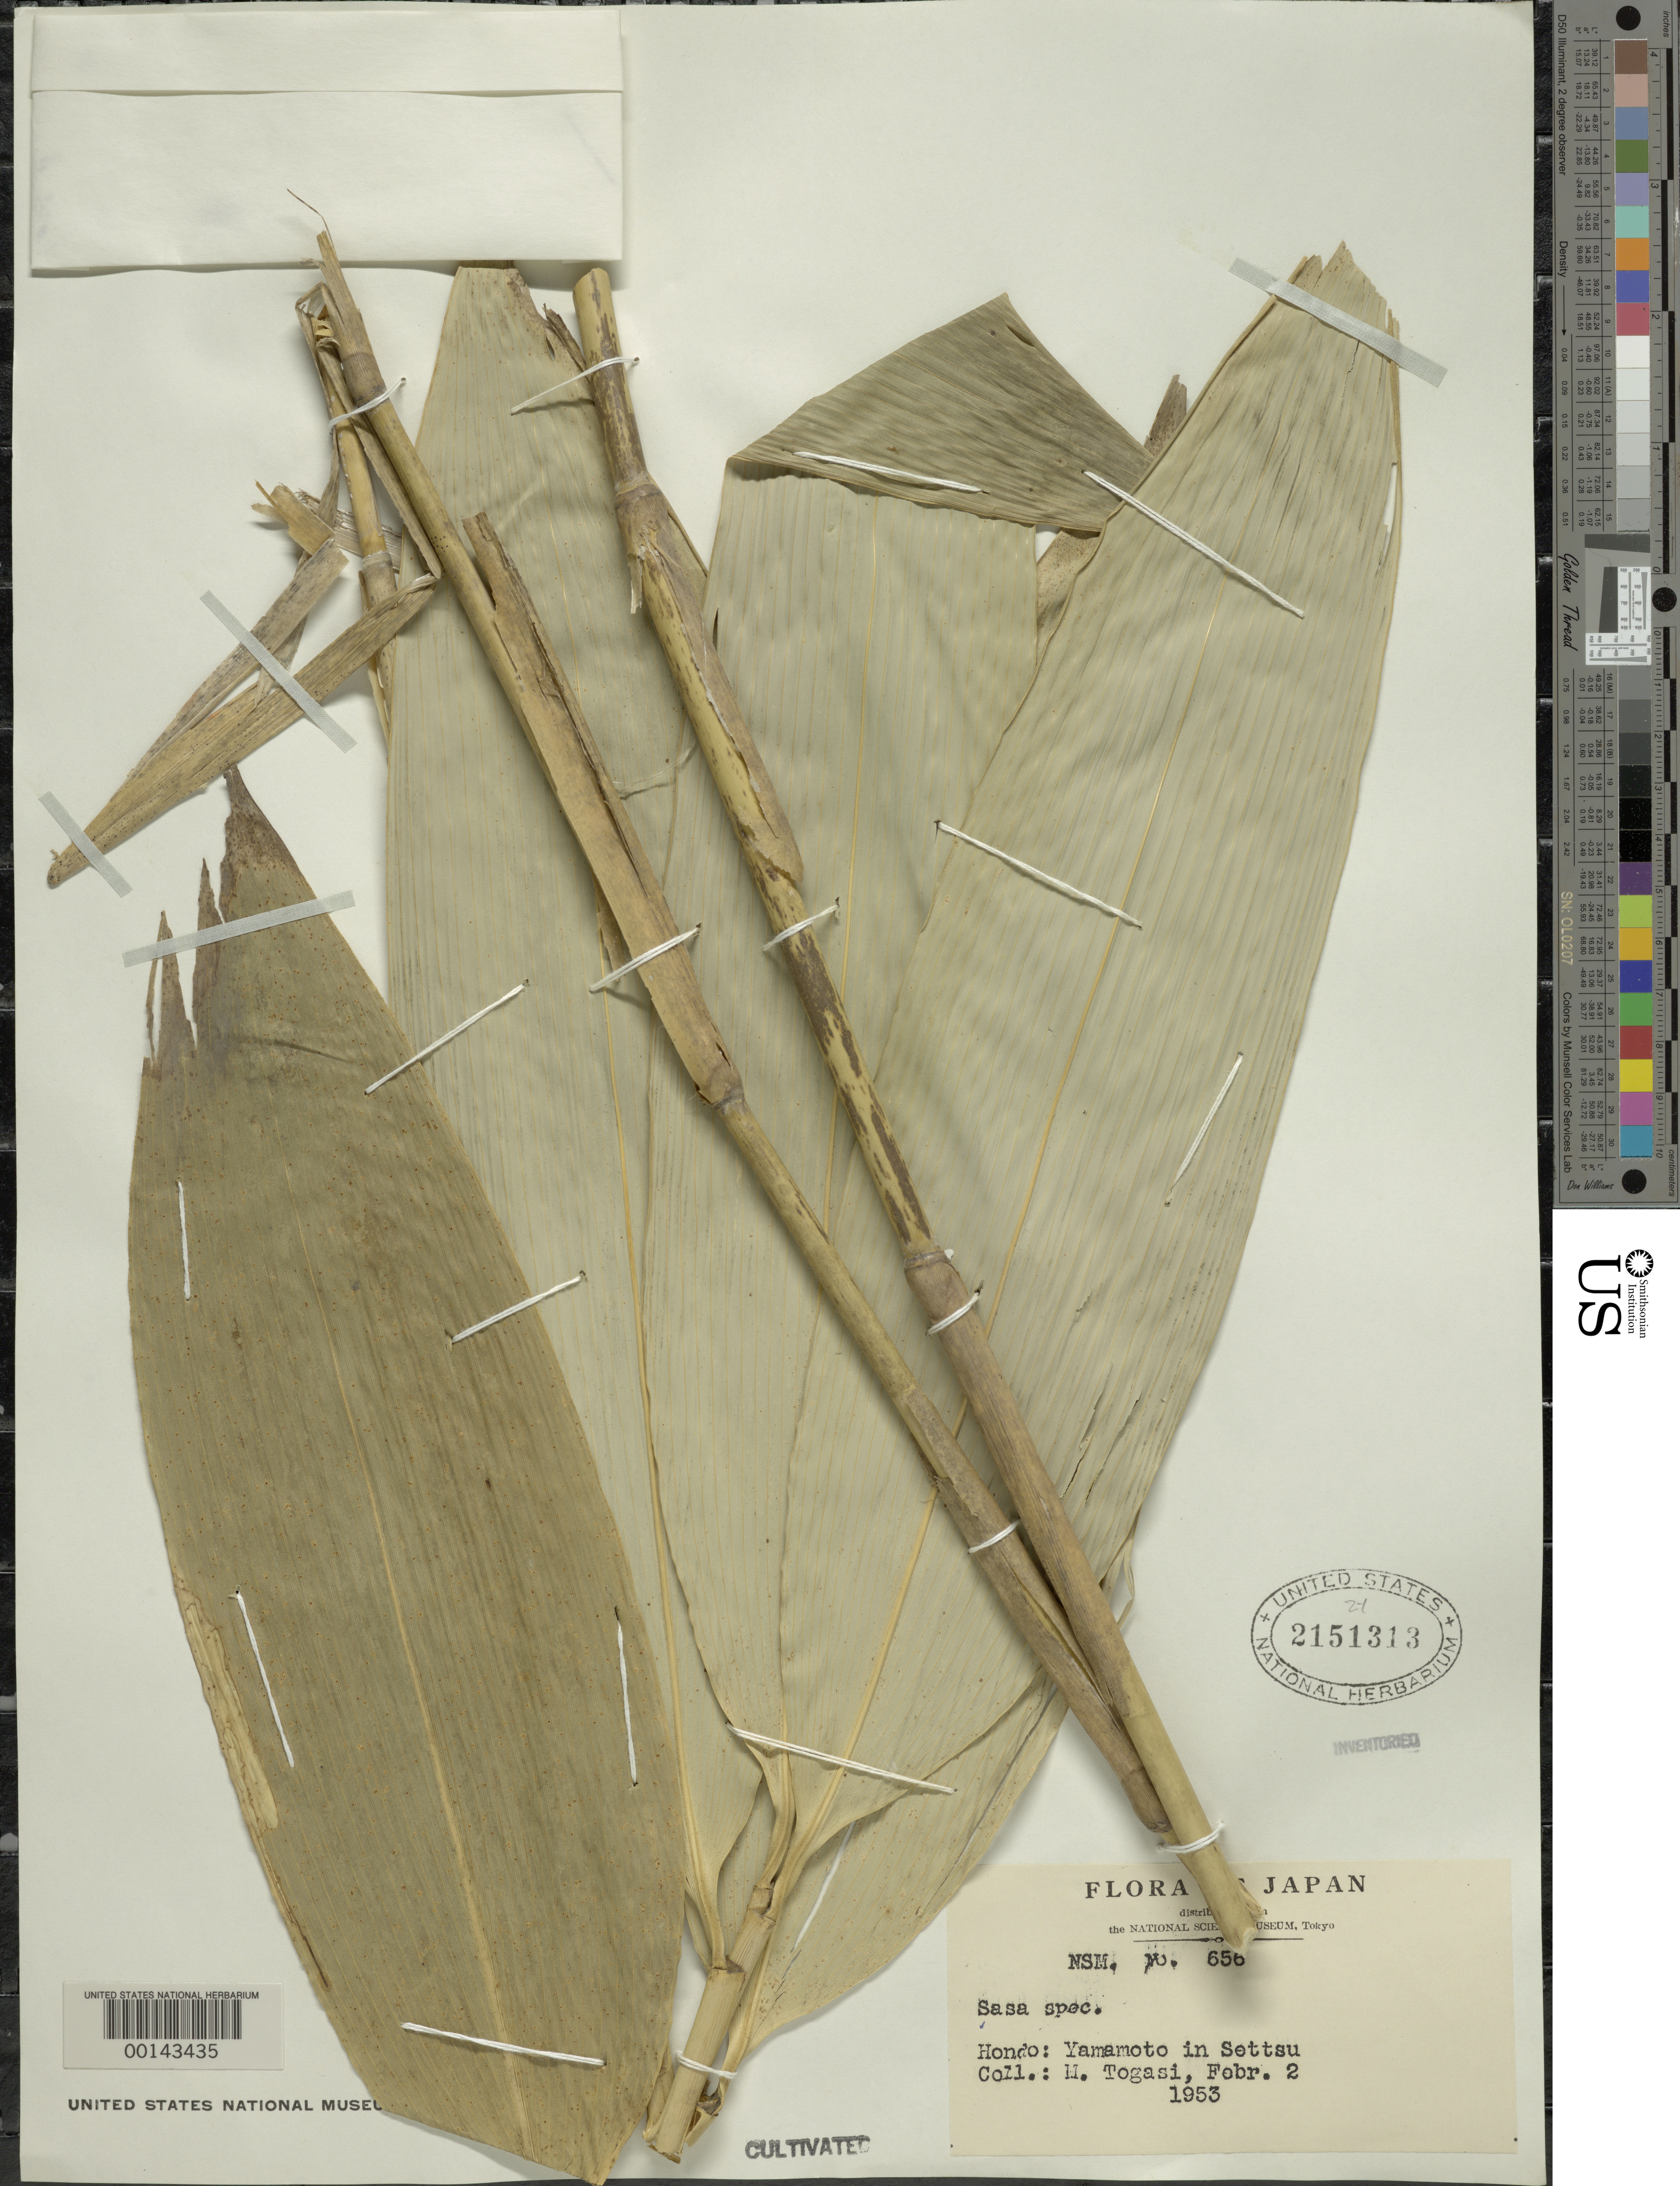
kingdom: Plantae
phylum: Tracheophyta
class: Liliopsida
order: Poales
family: Poaceae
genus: Sasa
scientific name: Sasa palmata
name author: (hort. ex Burb.) E.G. Camus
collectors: M. Togasi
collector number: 656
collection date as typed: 02 Feb 1953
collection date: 1953-02-02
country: Japan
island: Honshu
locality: Yamamoto, settsu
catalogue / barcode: US 2151313